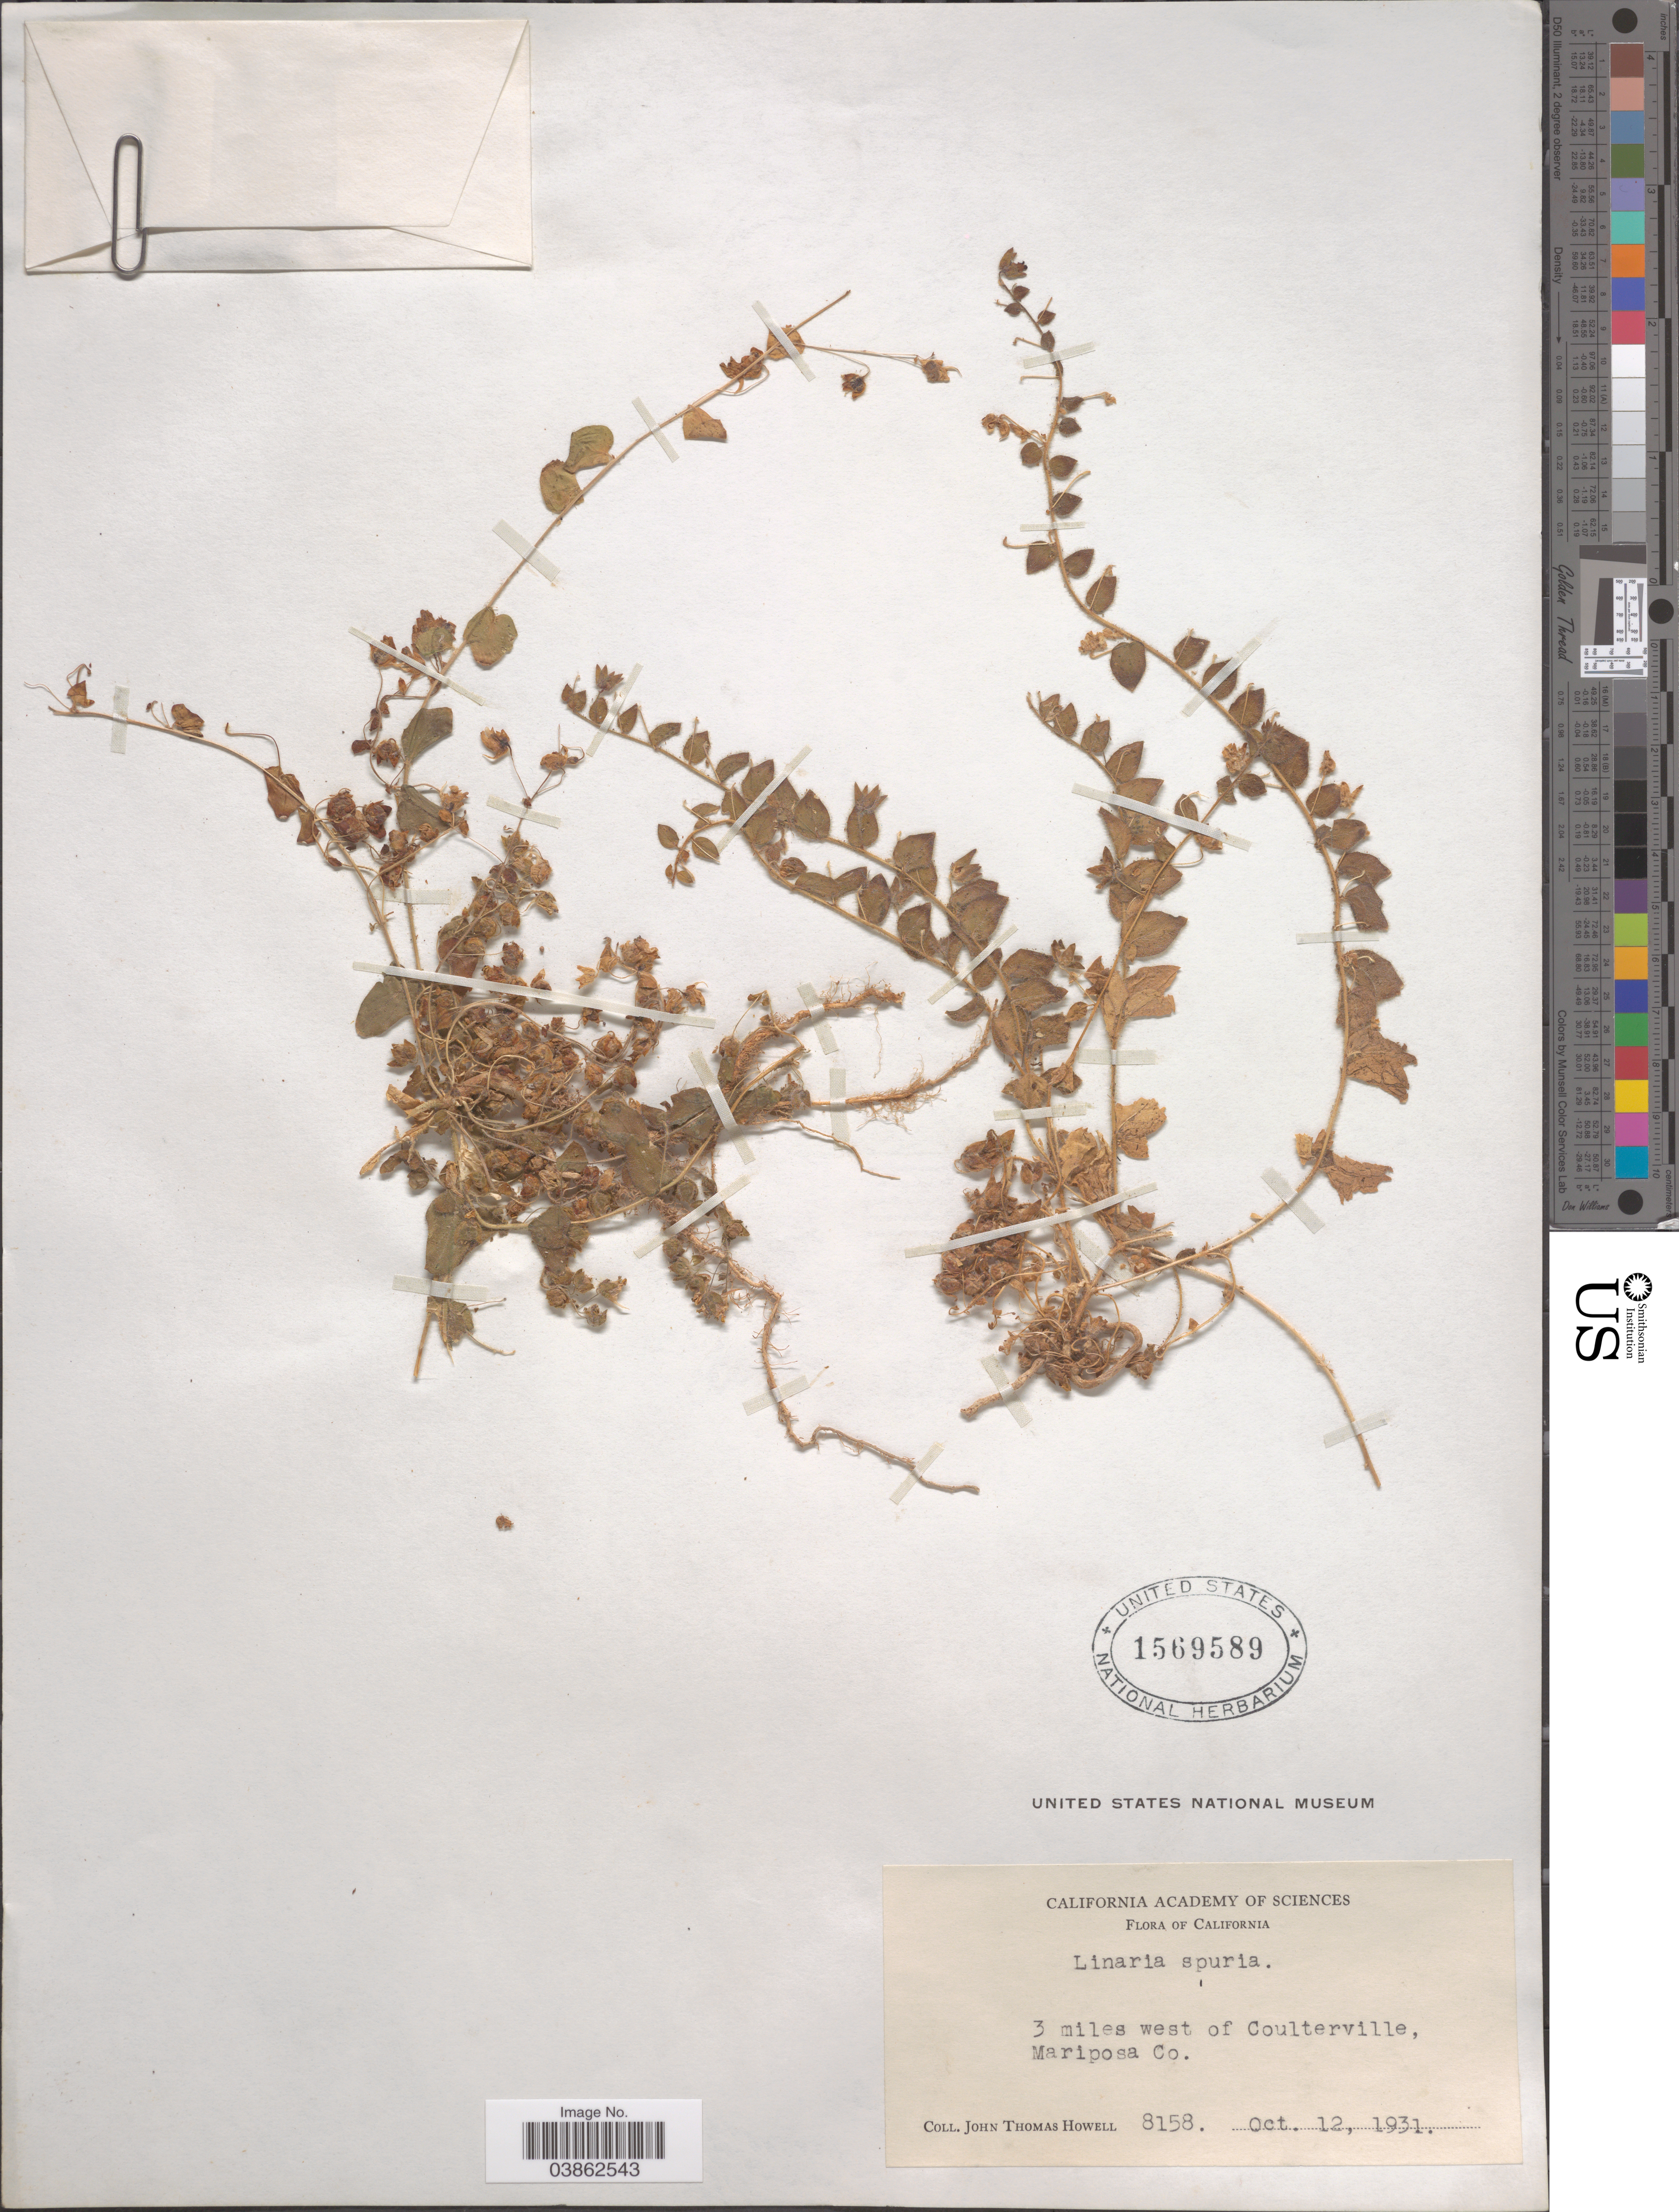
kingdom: Plantae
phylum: Tracheophyta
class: Magnoliopsida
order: Lamiales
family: Plantaginaceae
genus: Kickxia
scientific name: Kickxia spuria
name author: (L.) Dumort.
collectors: J. T. Howell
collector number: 8158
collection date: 1931-10-12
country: United States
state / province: California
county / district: Mariposa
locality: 3 miles west of Coulterville, Mariposa Co.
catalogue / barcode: US 1569589